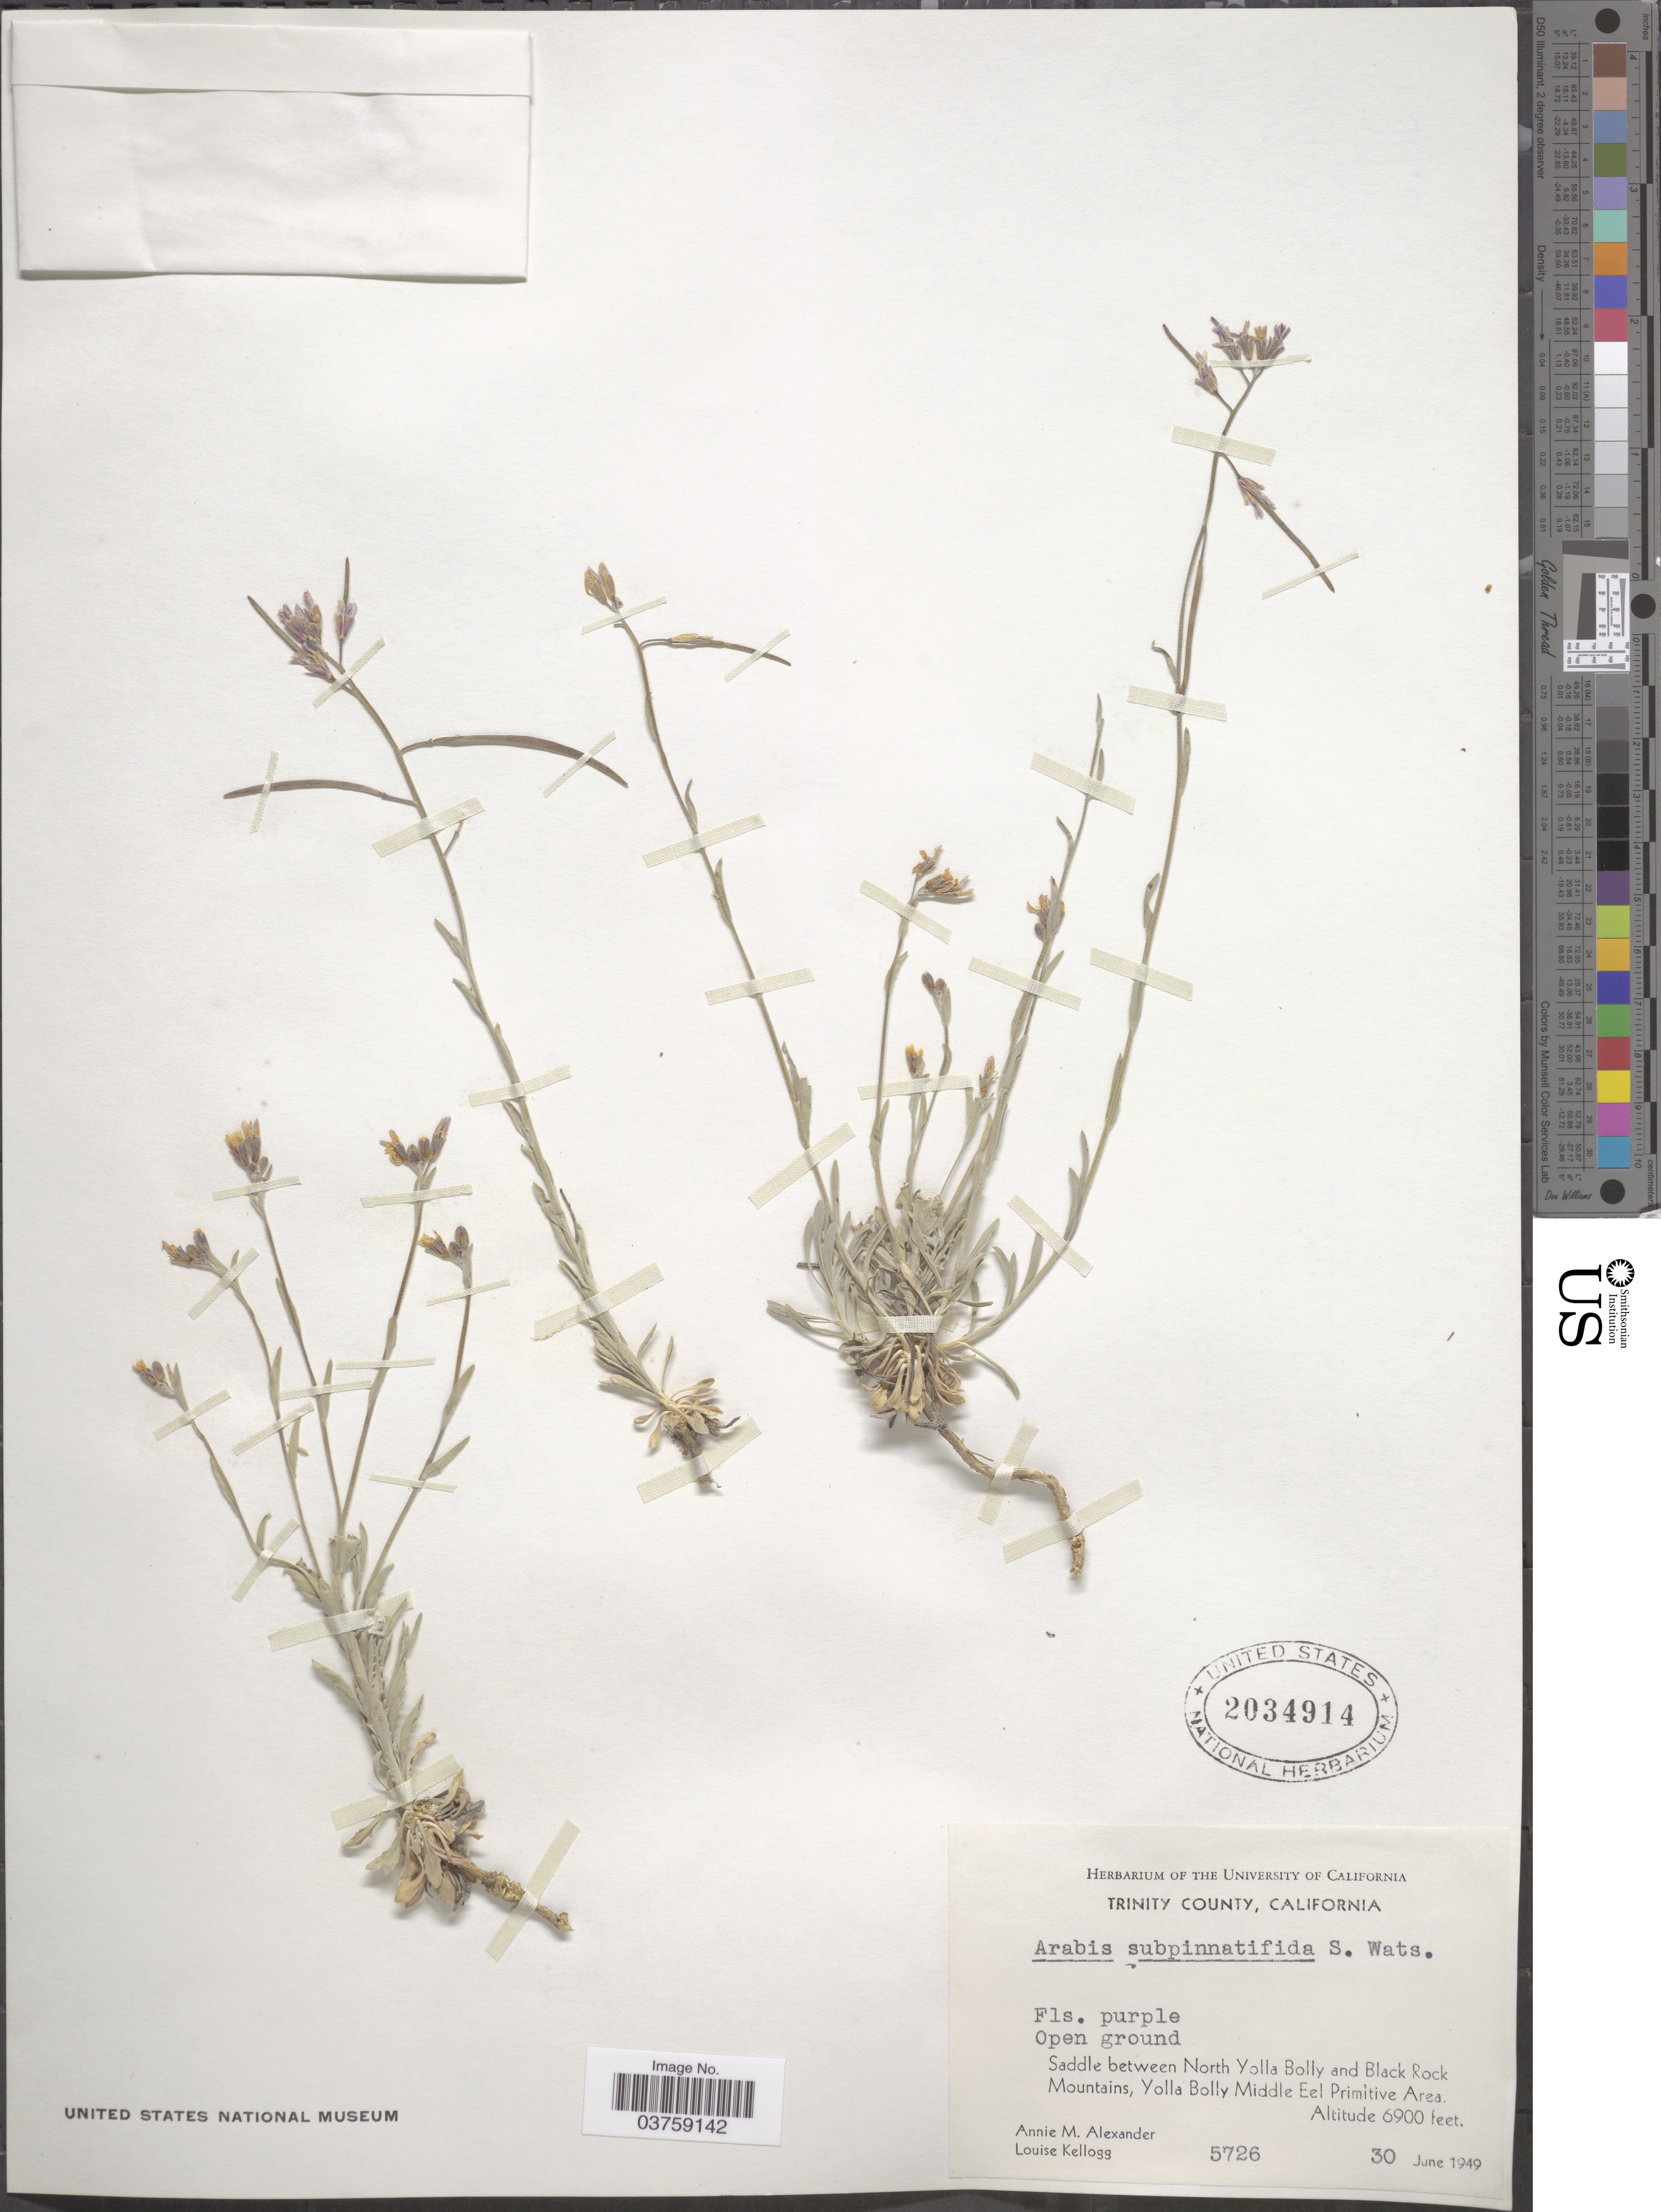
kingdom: Plantae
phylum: Tracheophyta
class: Magnoliopsida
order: Brassicales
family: Brassicaceae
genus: Arabis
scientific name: Arabis subpinnatifida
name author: S. Watson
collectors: A. M. Alexander & L. Kellogg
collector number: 5726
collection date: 1949-06-30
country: United States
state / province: California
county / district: Trinity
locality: Trinity County. Saddle between North Yolla Bolly and Black Rock Mountains, Yolla Bolly Middle Eel Primitive Area.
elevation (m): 2103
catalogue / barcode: US 2034914